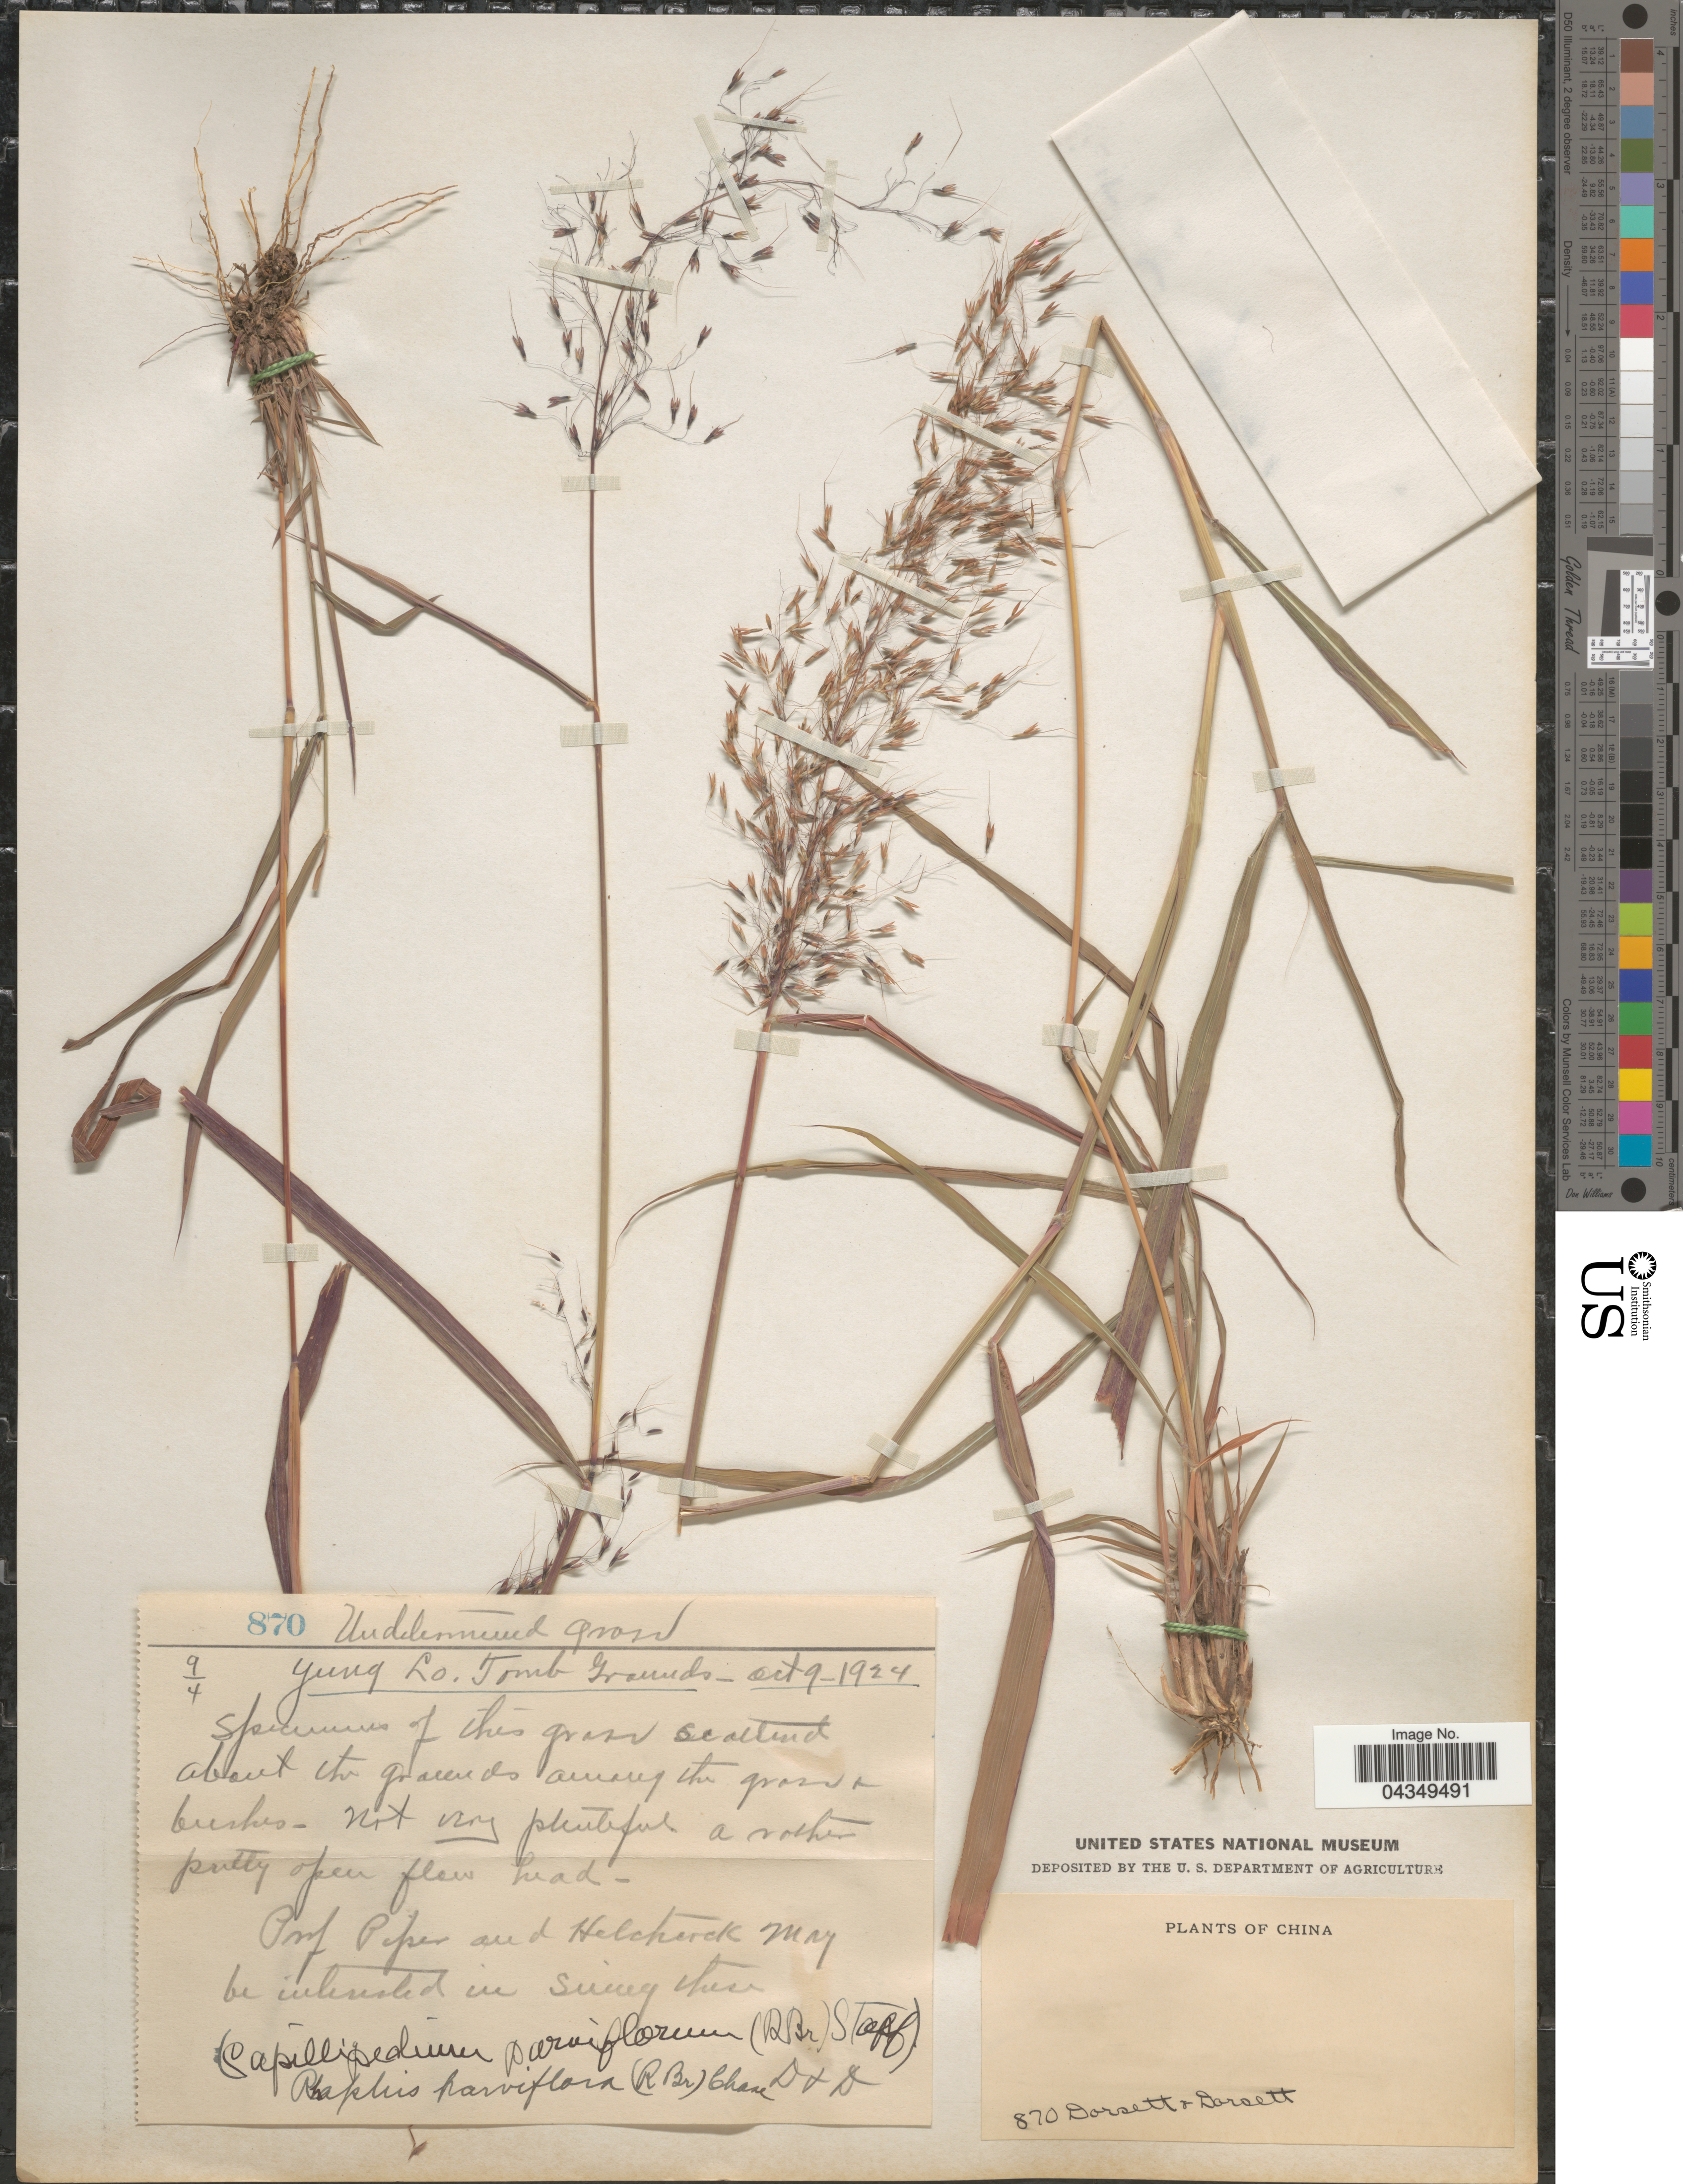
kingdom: Plantae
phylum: Tracheophyta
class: Liliopsida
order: Poales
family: Poaceae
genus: Capillipedium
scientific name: Capillipedium parviflorum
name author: (R. Br.) Stapf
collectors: -- Dorsett & -- Dorsett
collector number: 870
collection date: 1924-10-09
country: China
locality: Yung Lo. Tomb Grounds.